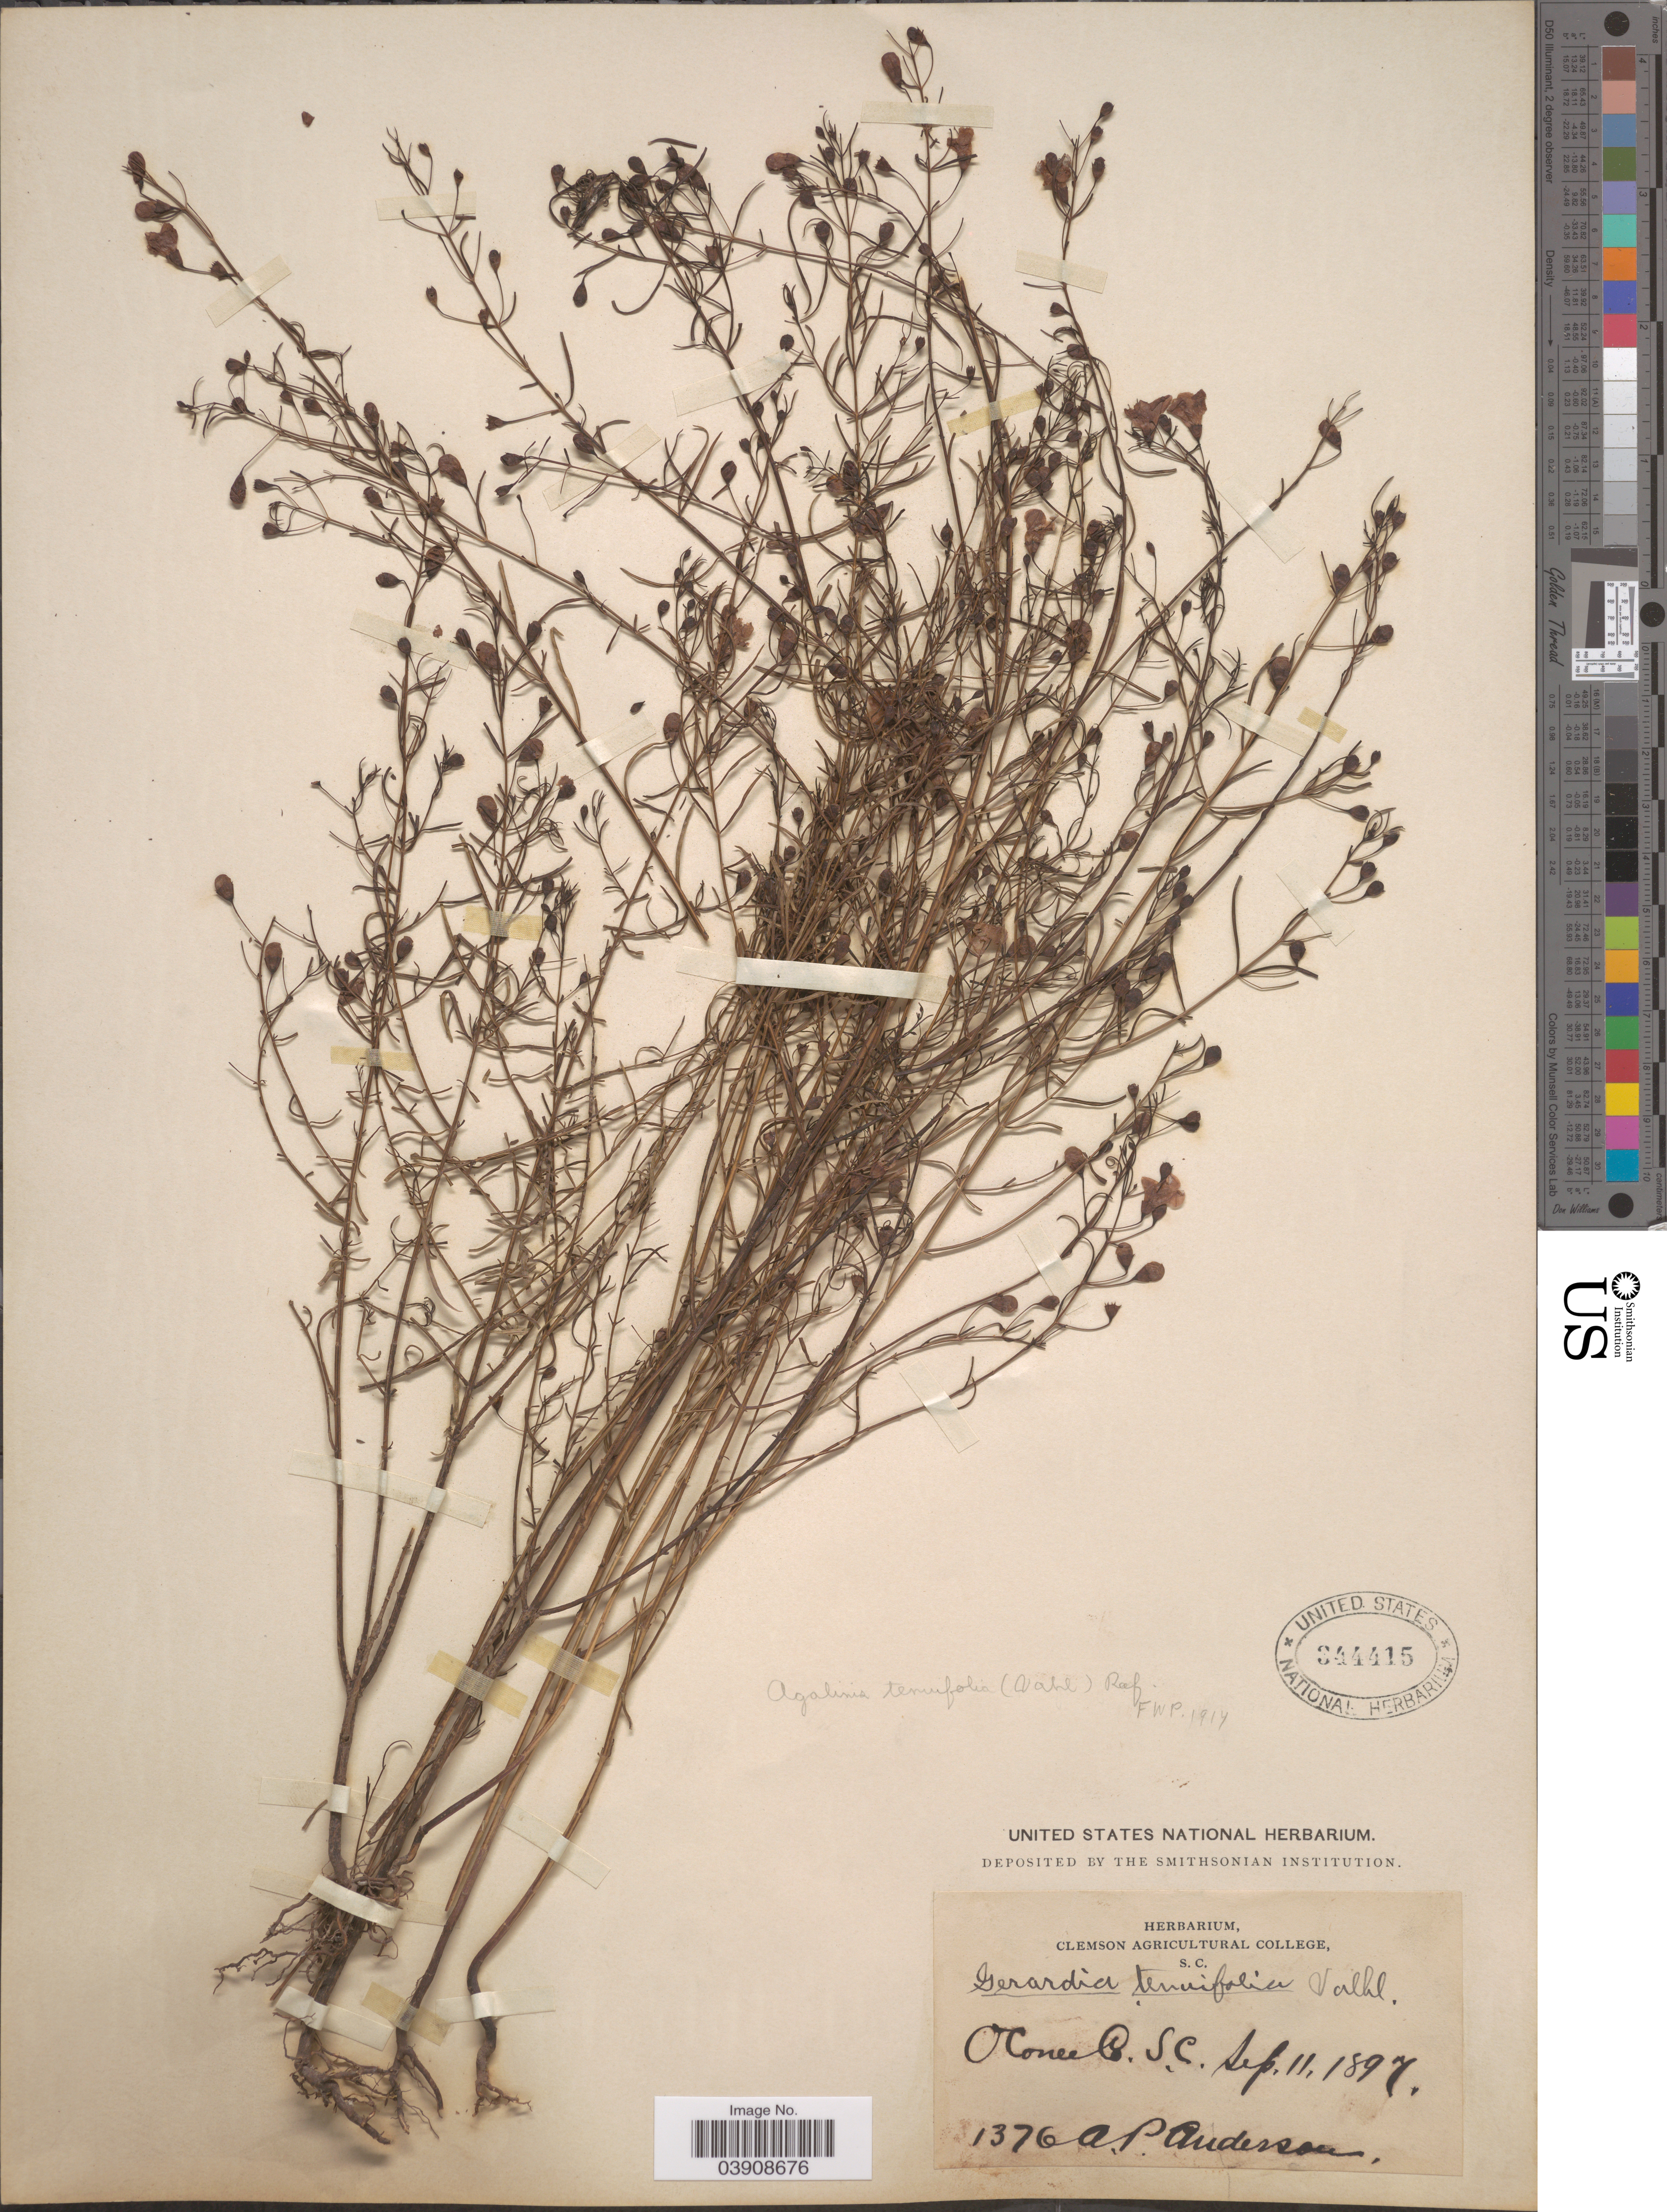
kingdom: Plantae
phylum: Tracheophyta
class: Magnoliopsida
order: Lamiales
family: Orobanchaceae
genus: Agalinis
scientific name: Agalinis tenuifolia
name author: (Vahl) Raf.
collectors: A. P. Anderson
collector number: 1376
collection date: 1897-09-11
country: United States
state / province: South Carolina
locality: Oconee Co.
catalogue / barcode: US 344415